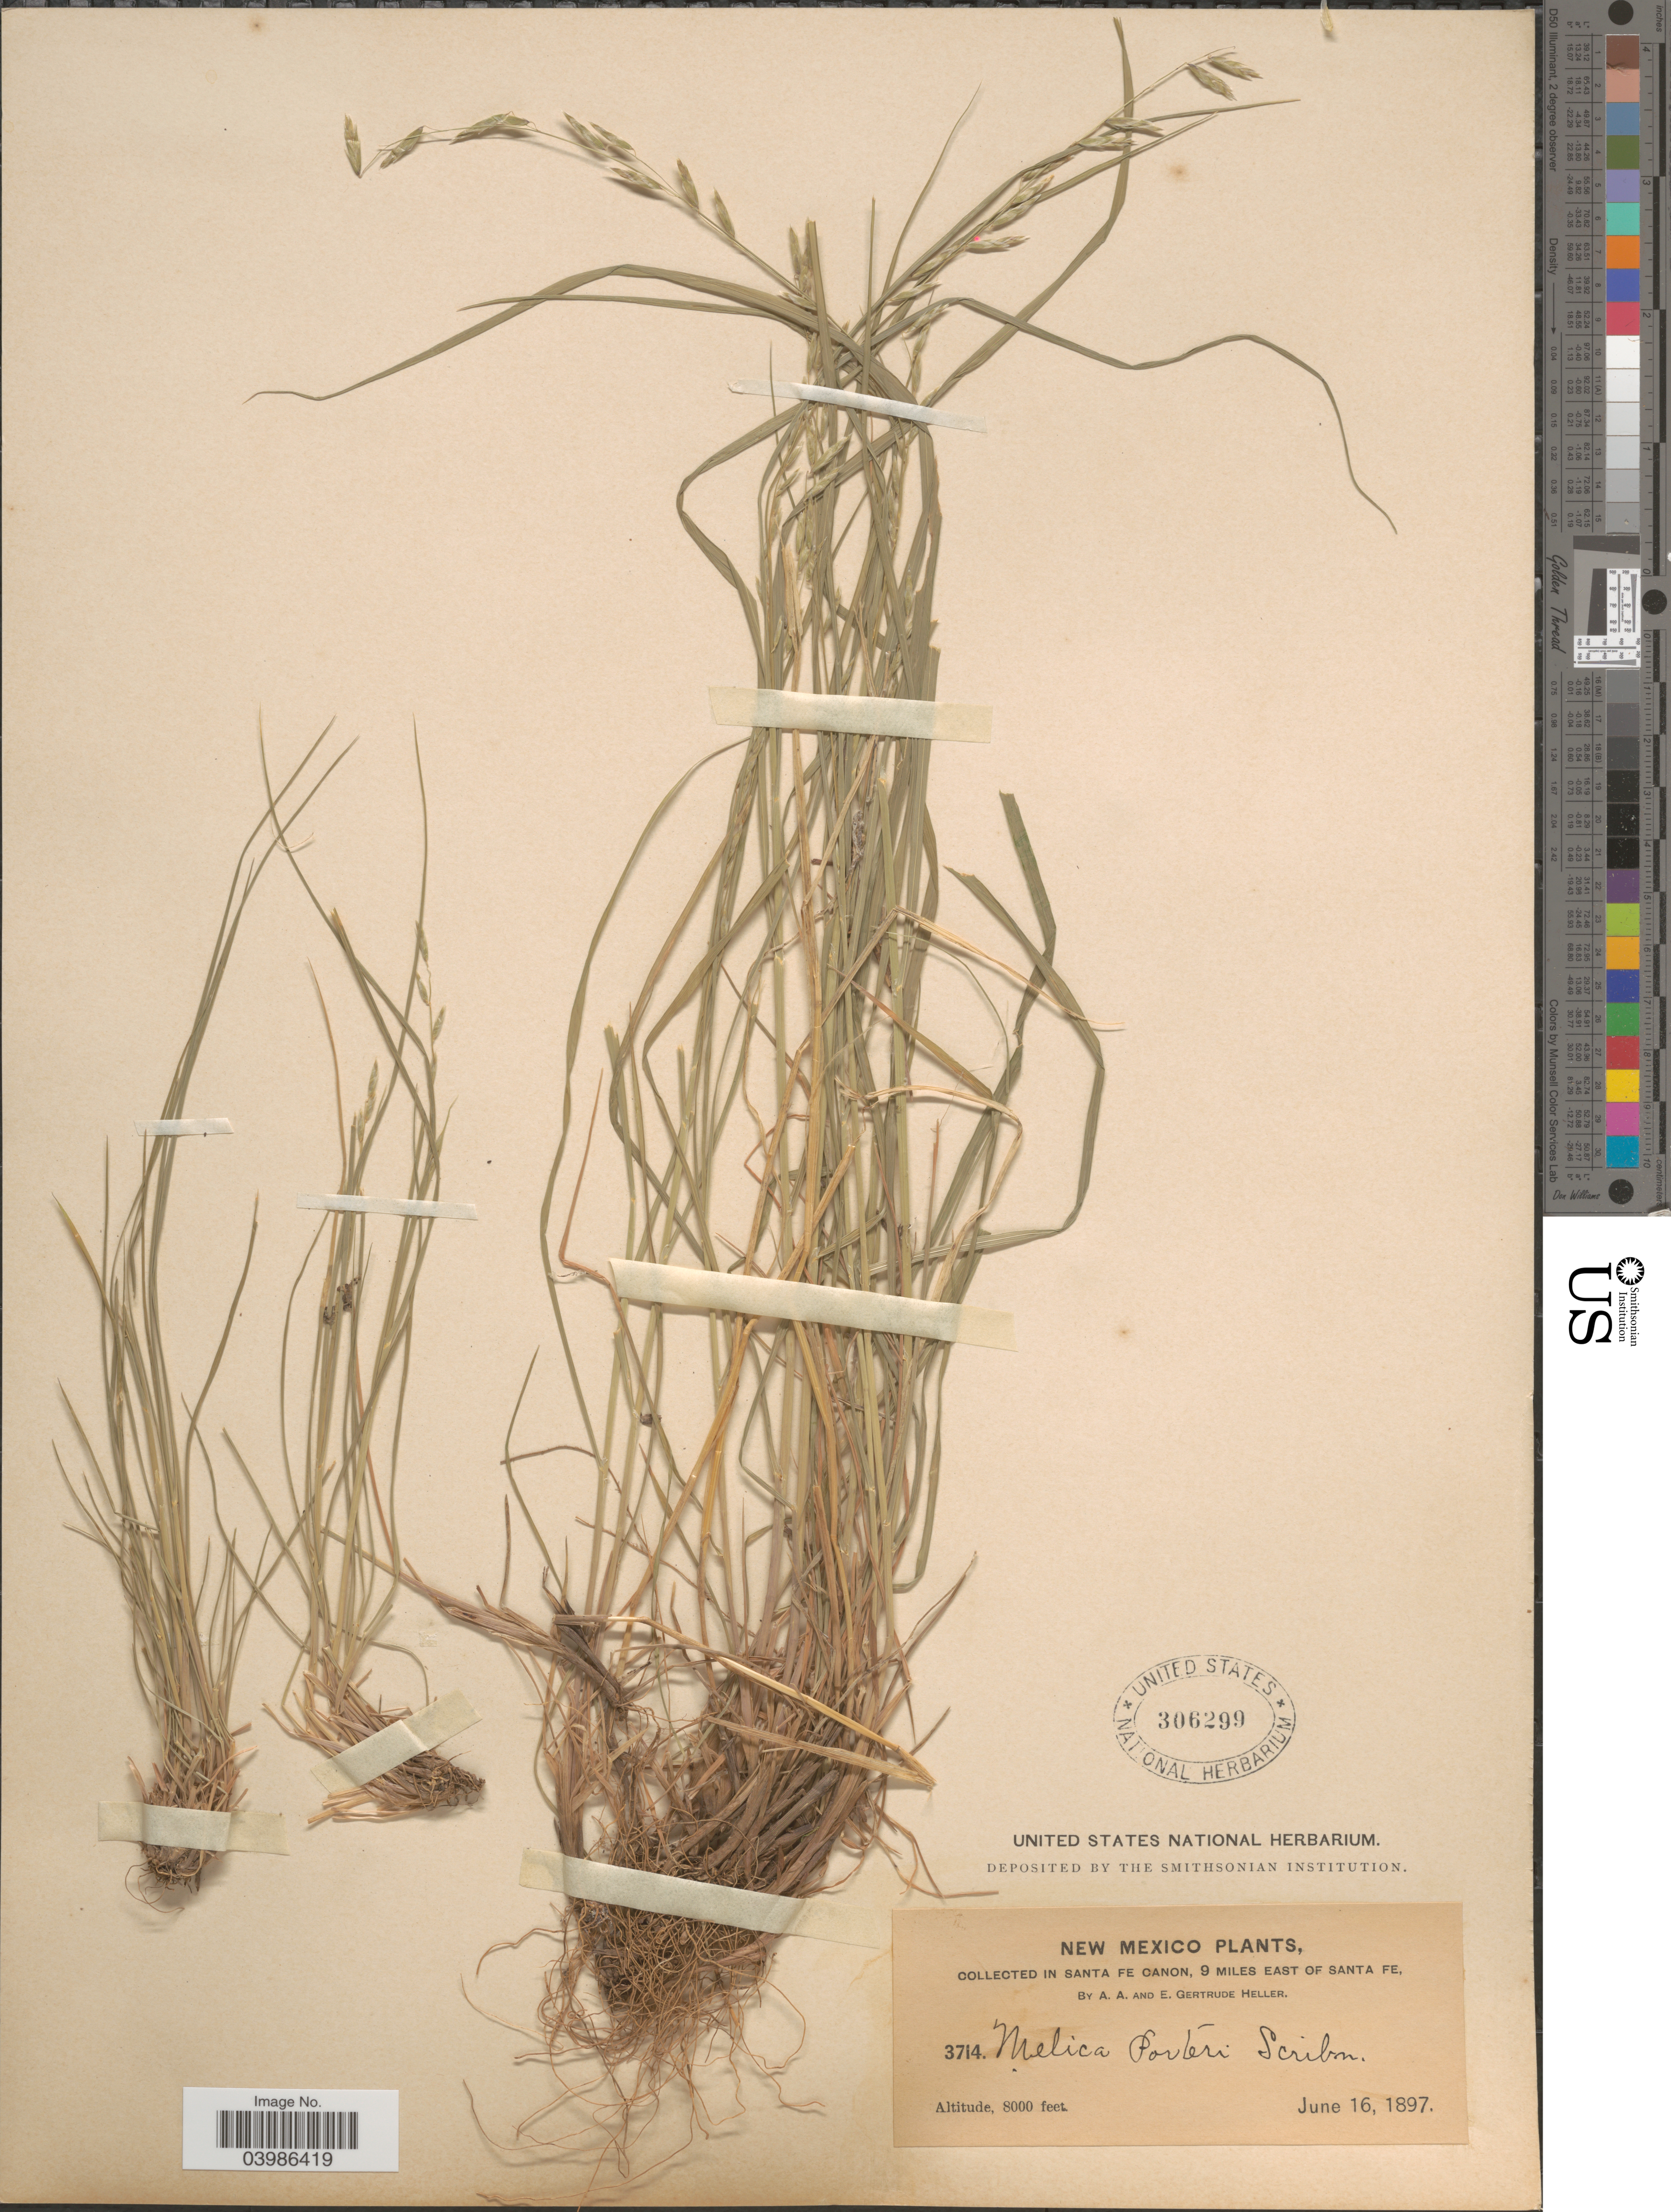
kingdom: Plantae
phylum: Tracheophyta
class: Liliopsida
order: Poales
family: Poaceae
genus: Melica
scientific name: Melica porteri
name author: Scribn.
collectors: A. A. Heller & E. G. Heller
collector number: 3714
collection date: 1897-06-16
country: United States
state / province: New Mexico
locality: In Santa Fe Canon, 9 miles east of Santa Fe.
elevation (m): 2438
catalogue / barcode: US 306299